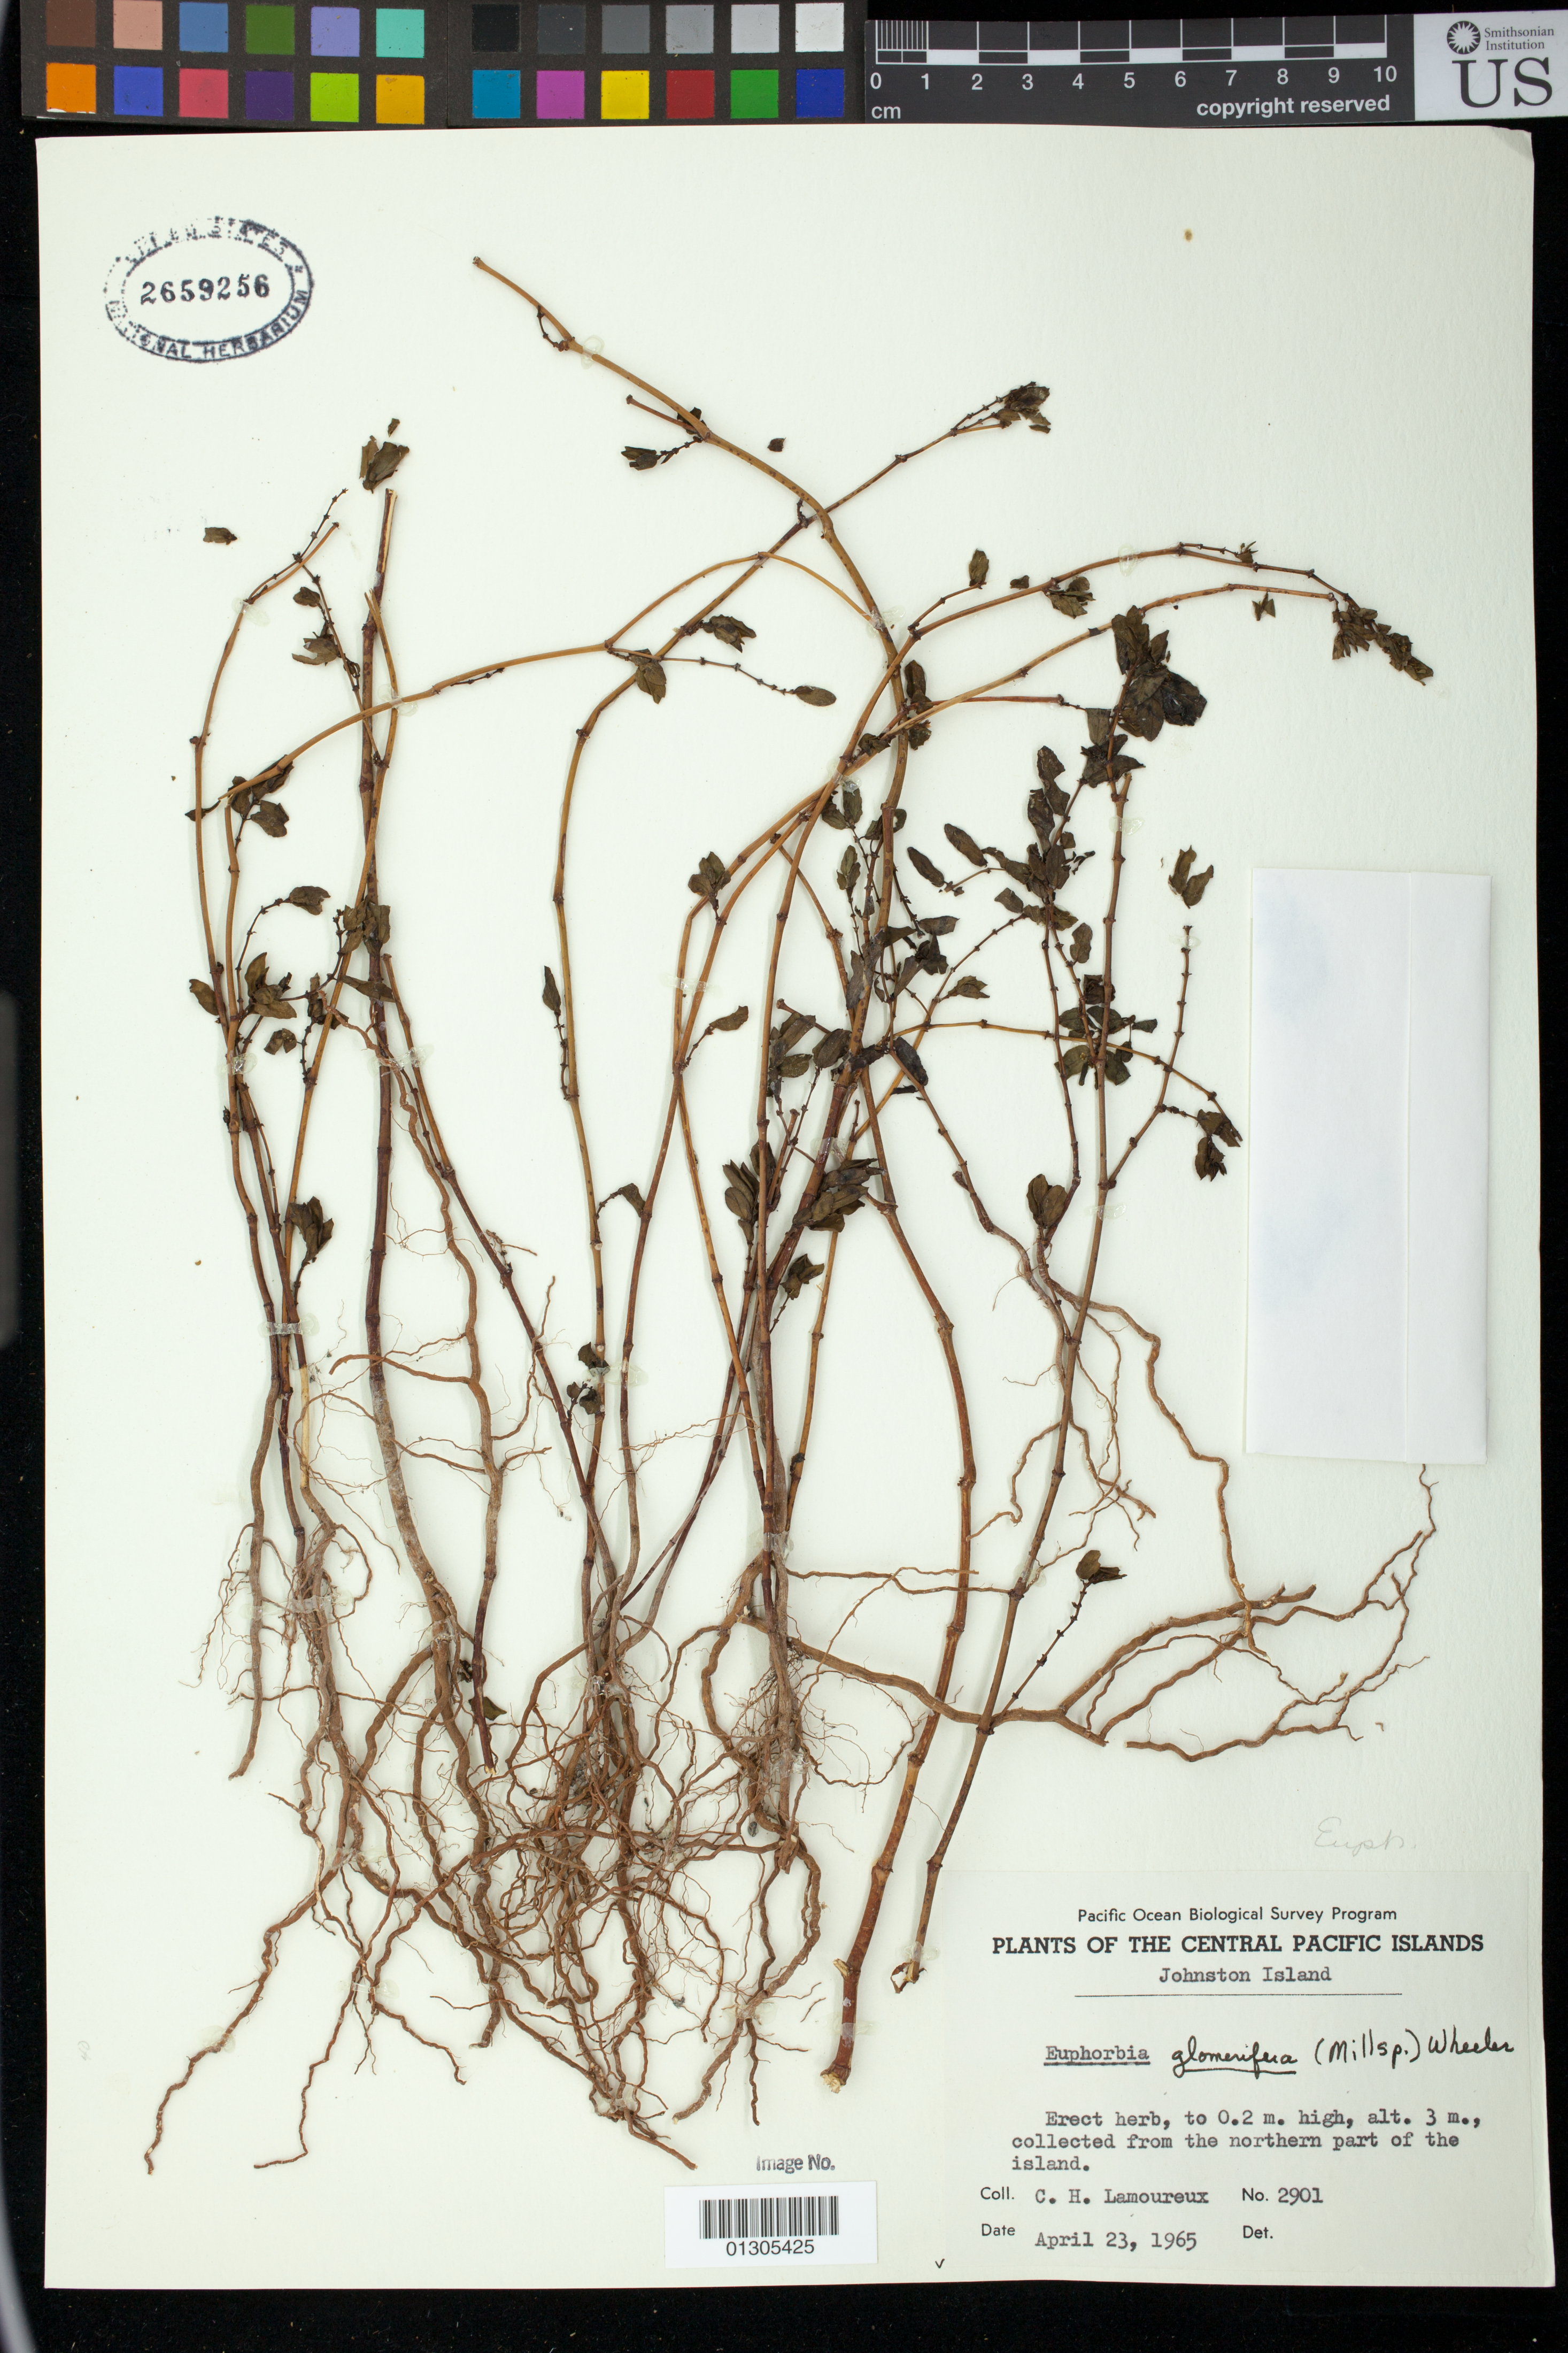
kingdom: Plantae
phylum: Tracheophyta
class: Magnoliopsida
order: Malpighiales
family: Euphorbiaceae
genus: Euphorbia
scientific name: Euphorbia hypericifolia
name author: L.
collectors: C. H. Lamoureux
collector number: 2901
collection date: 1965-04-23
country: U.S. Administered Pacific Islands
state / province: Johnston Atoll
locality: Johnston Island; the northern part of the island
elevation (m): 3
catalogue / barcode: US 2659256